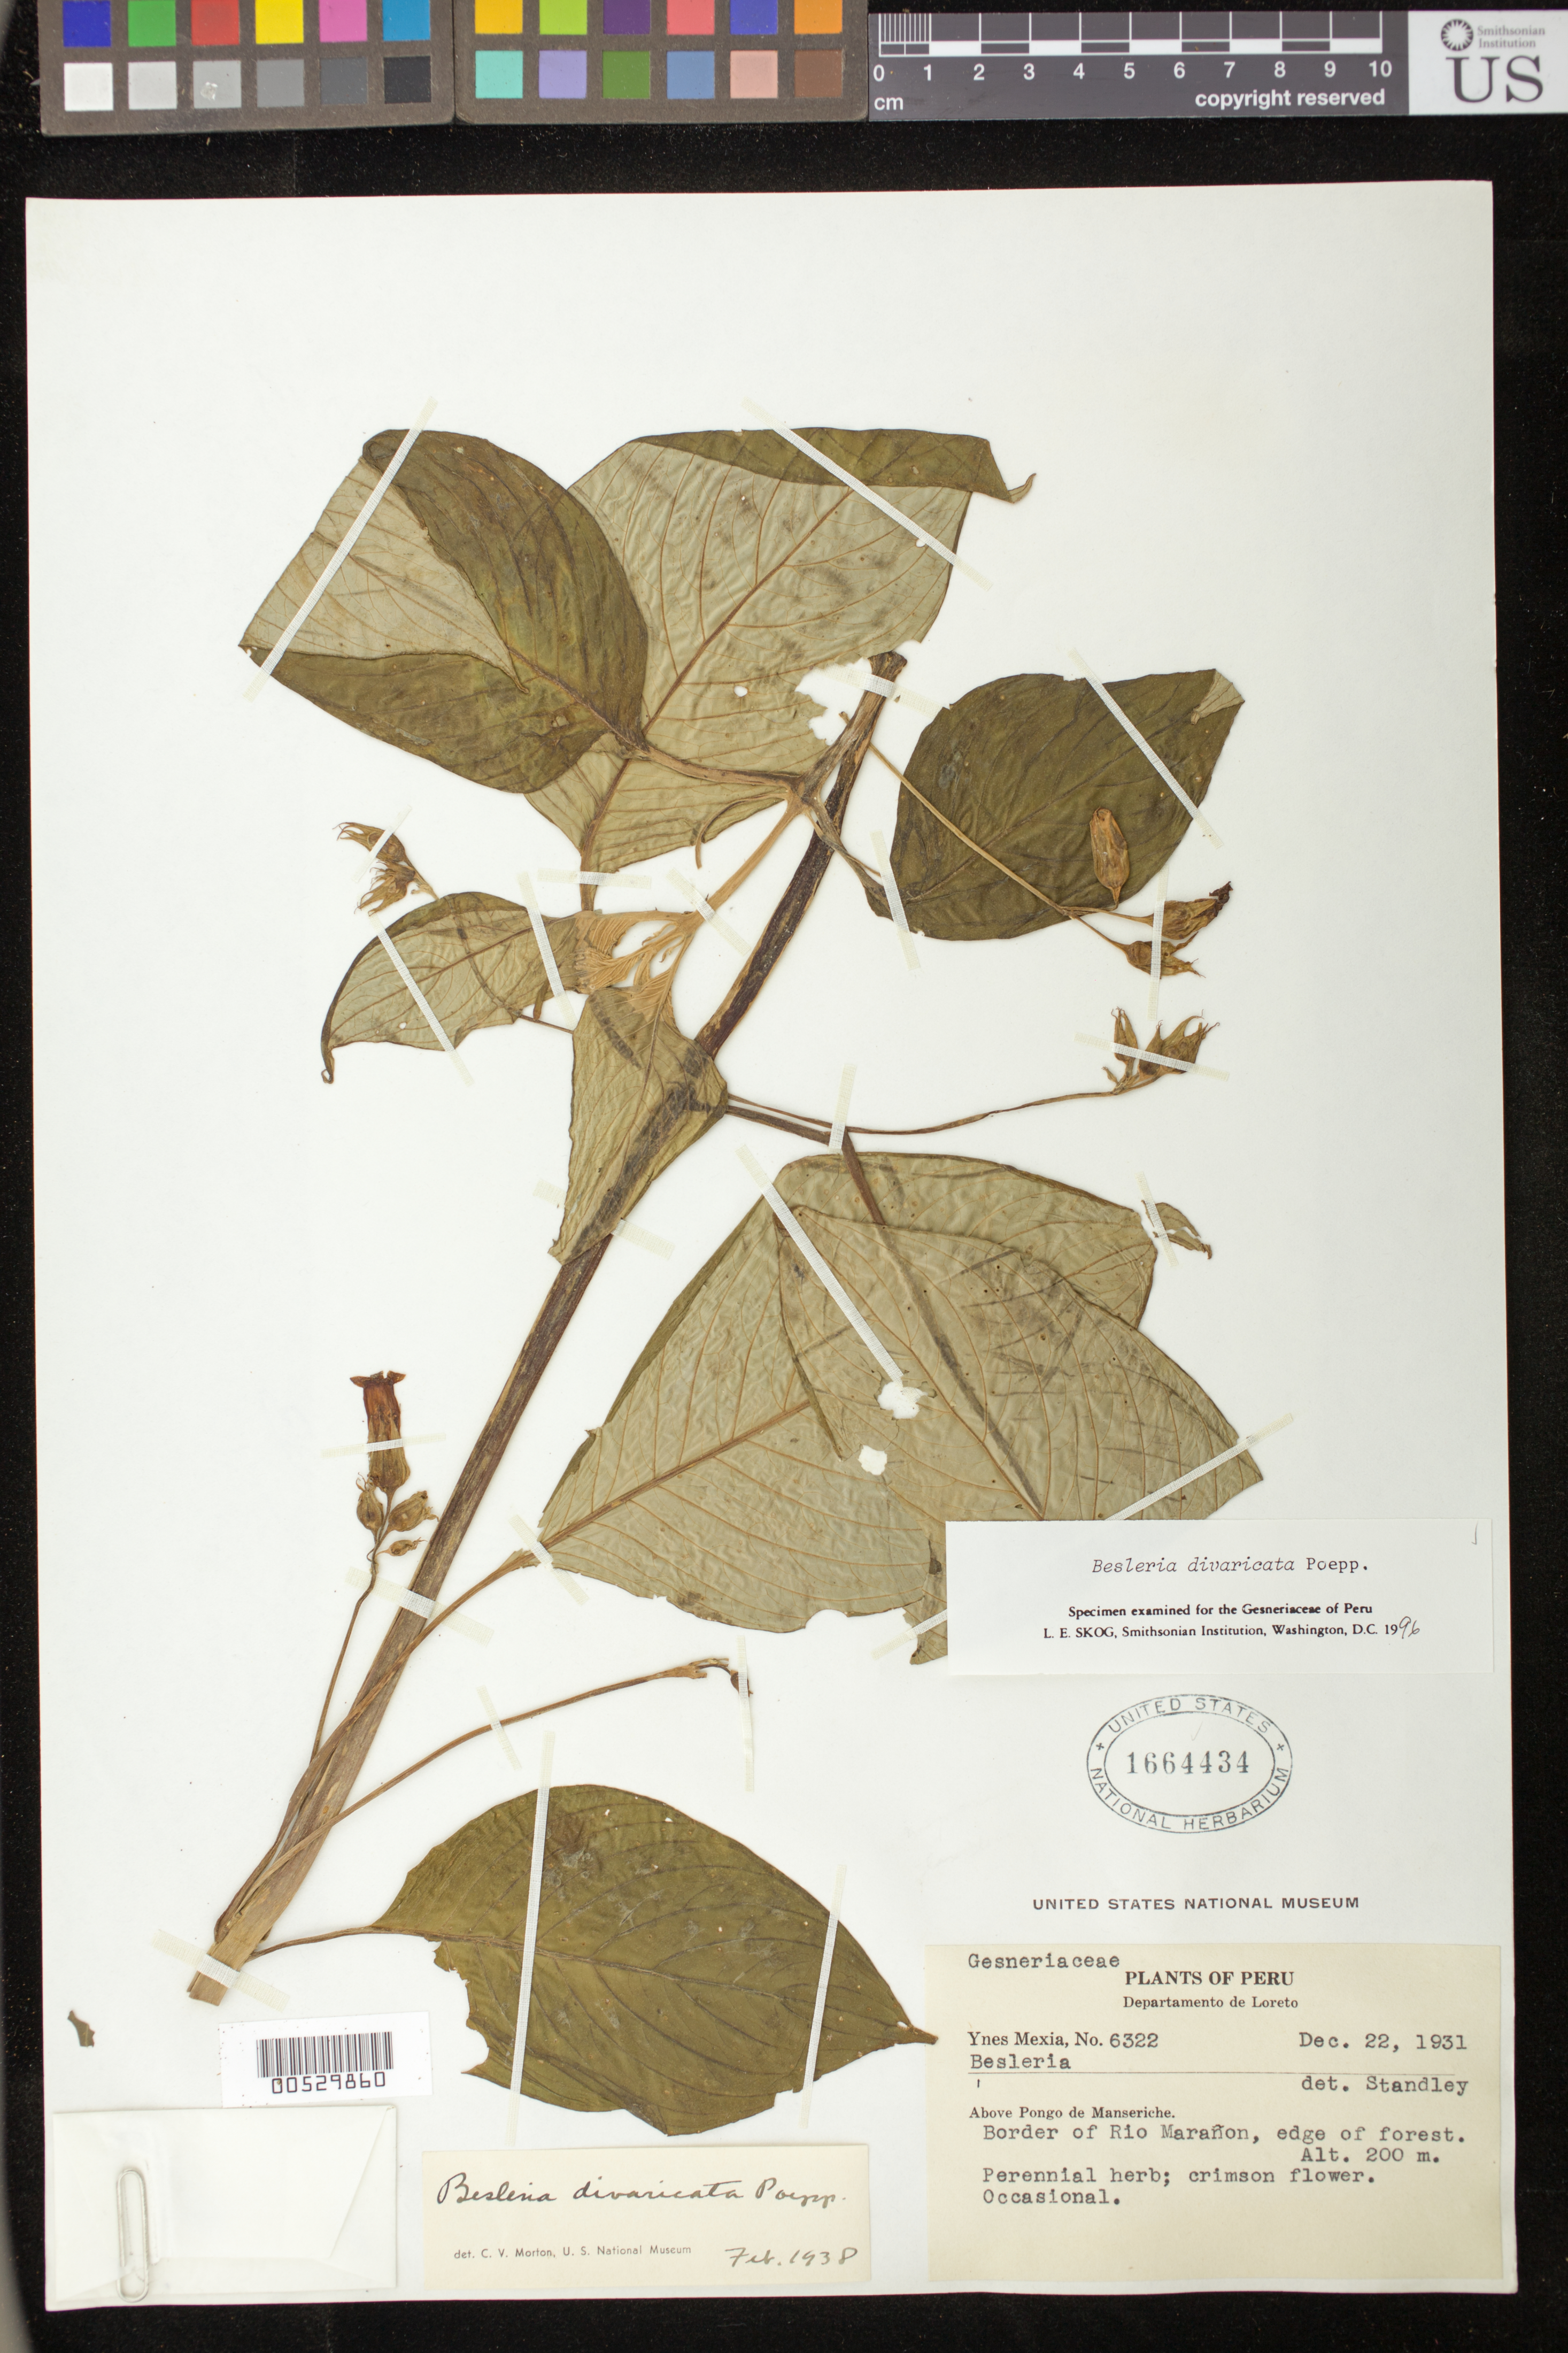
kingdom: Plantae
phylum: Tracheophyta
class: Magnoliopsida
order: Lamiales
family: Gesneriaceae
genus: Besleria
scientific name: Besleria divaricata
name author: Poepp.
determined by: Skog, Laurence E.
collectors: Y. Mexia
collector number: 6322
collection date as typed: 22 Dec 1931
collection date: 1931-12-22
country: Peru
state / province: Loreto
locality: Above Pongo de Manseriche; border of Rio Marañon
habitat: Edge of forest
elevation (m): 200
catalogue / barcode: US 1664434